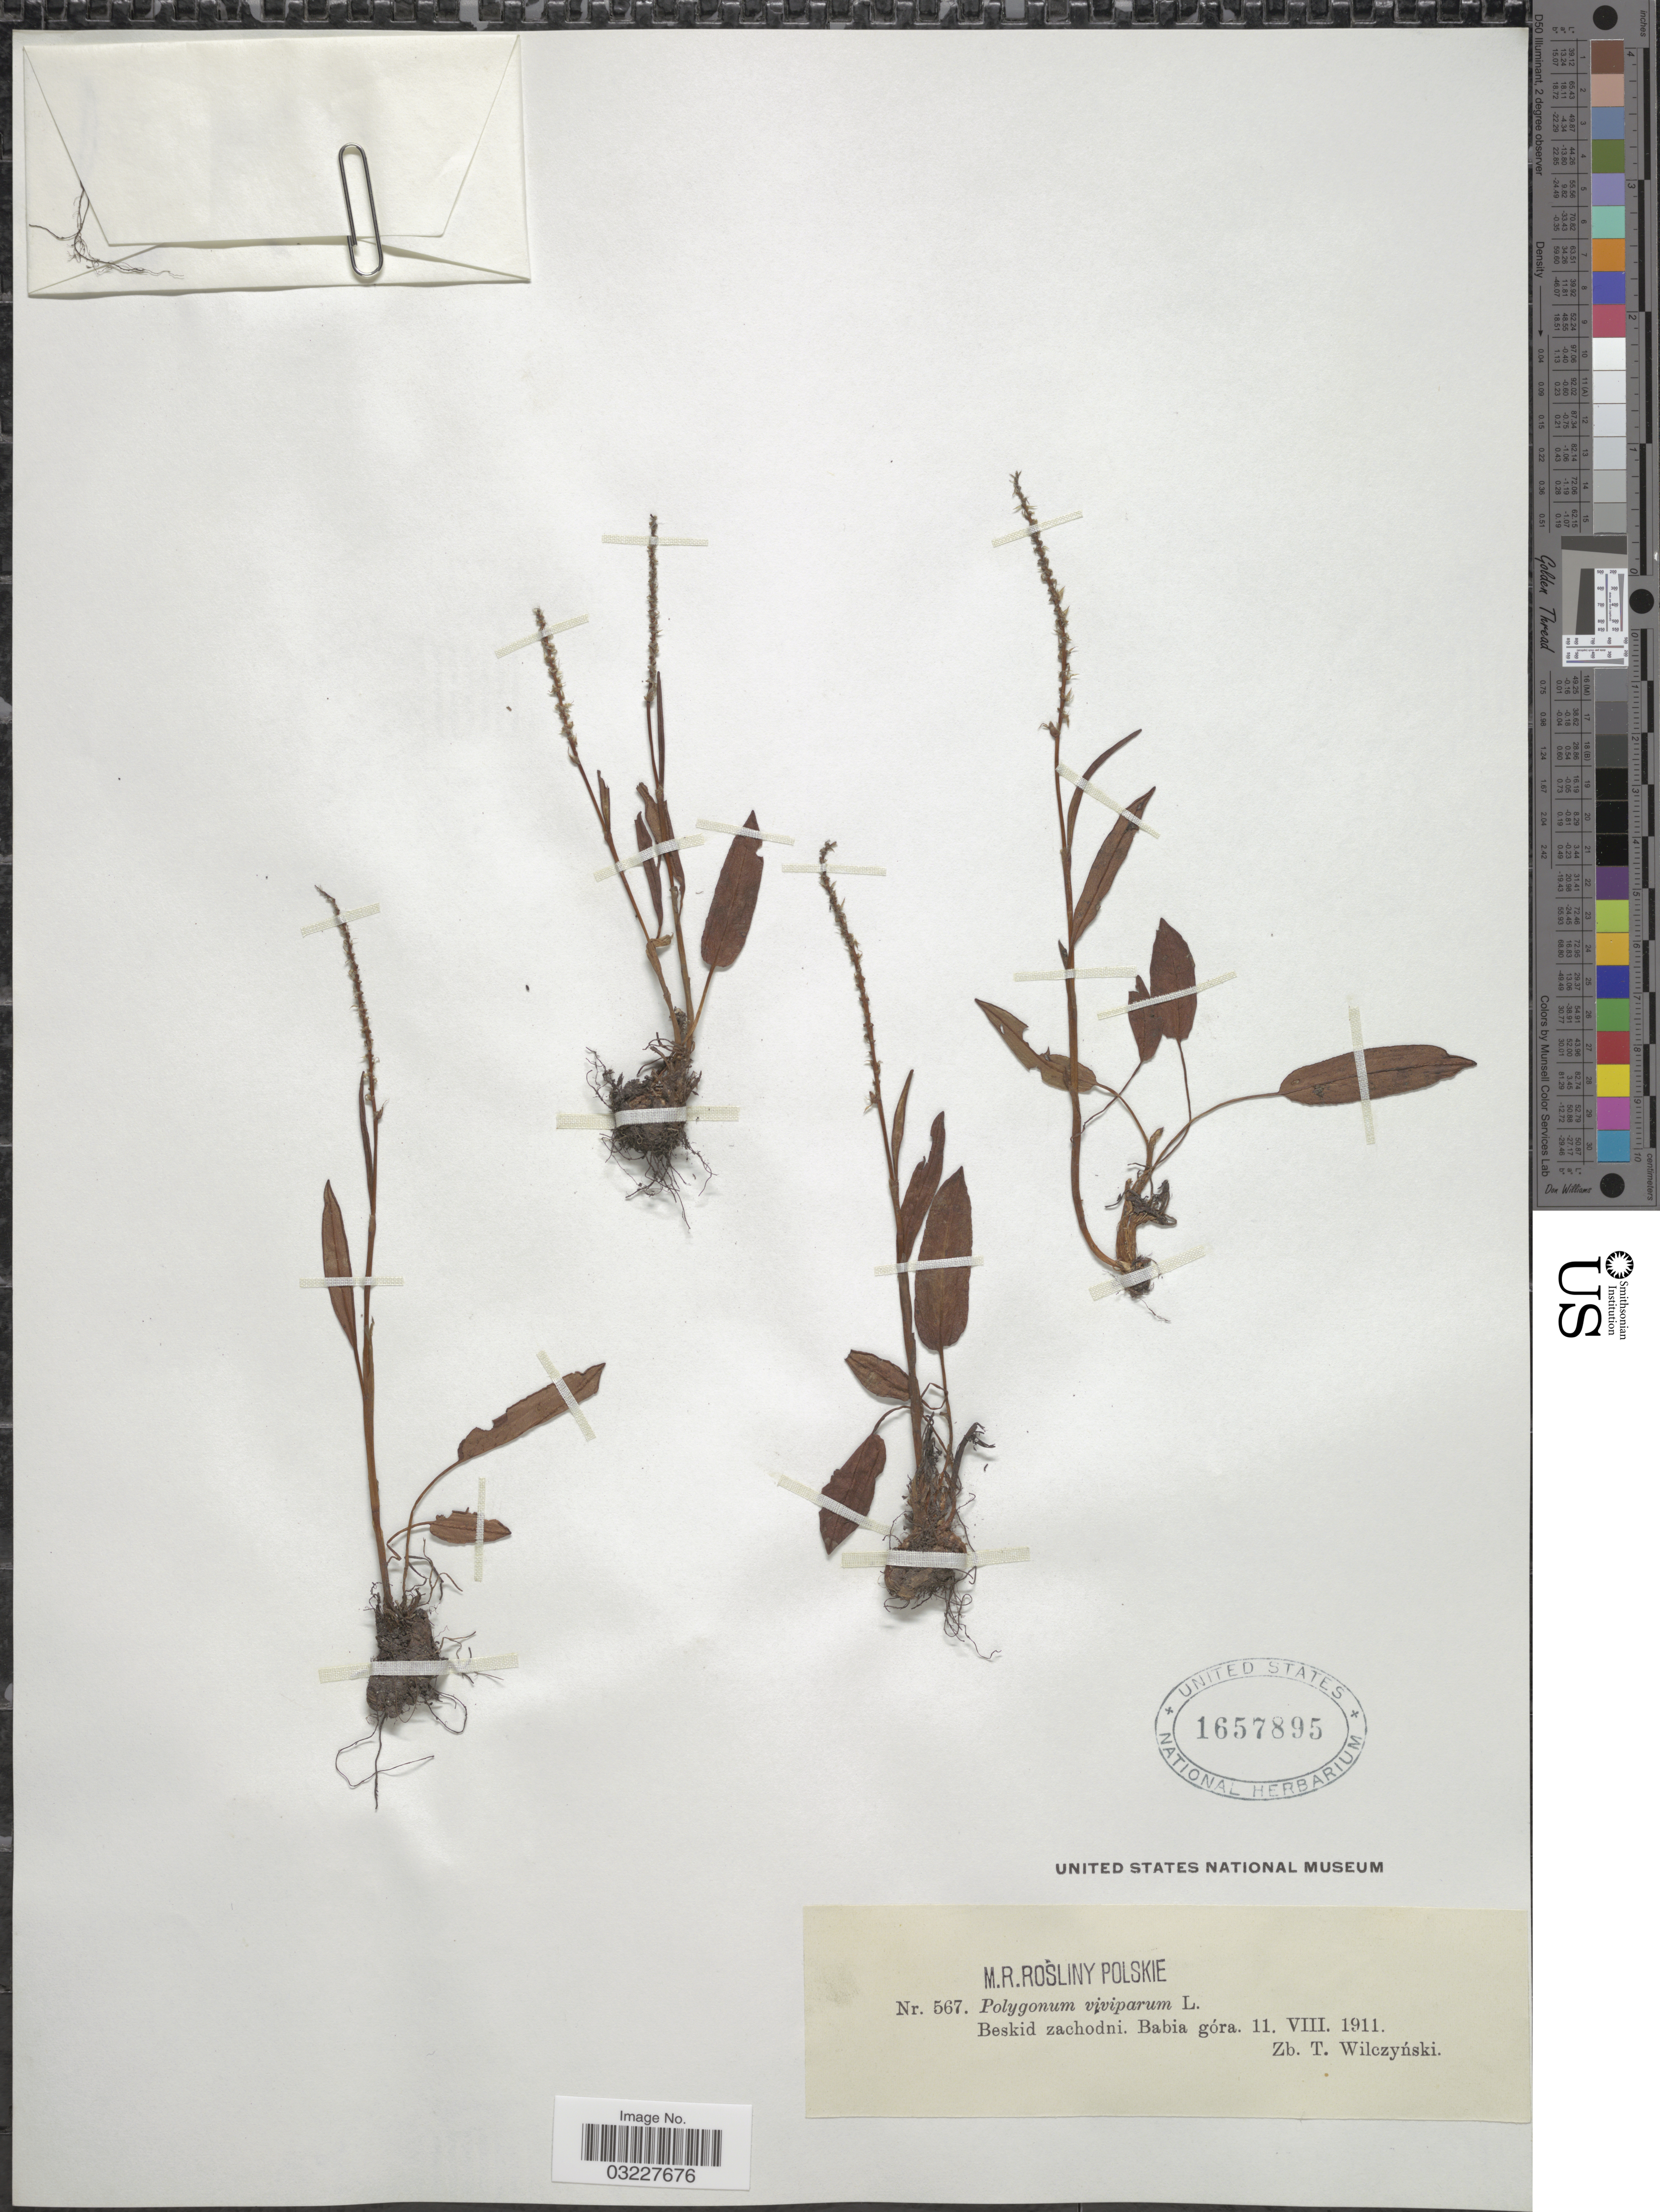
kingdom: Plantae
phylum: Tracheophyta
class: Magnoliopsida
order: Caryophyllales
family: Polygonaceae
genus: Bistorta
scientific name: Bistorta vivipara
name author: (L.) Delarbre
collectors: Z. Wilczynski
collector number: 567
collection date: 1911-08-11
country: Poland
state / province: Malopolskie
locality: Beskid zachodni. Babia góra.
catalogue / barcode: US 1657895